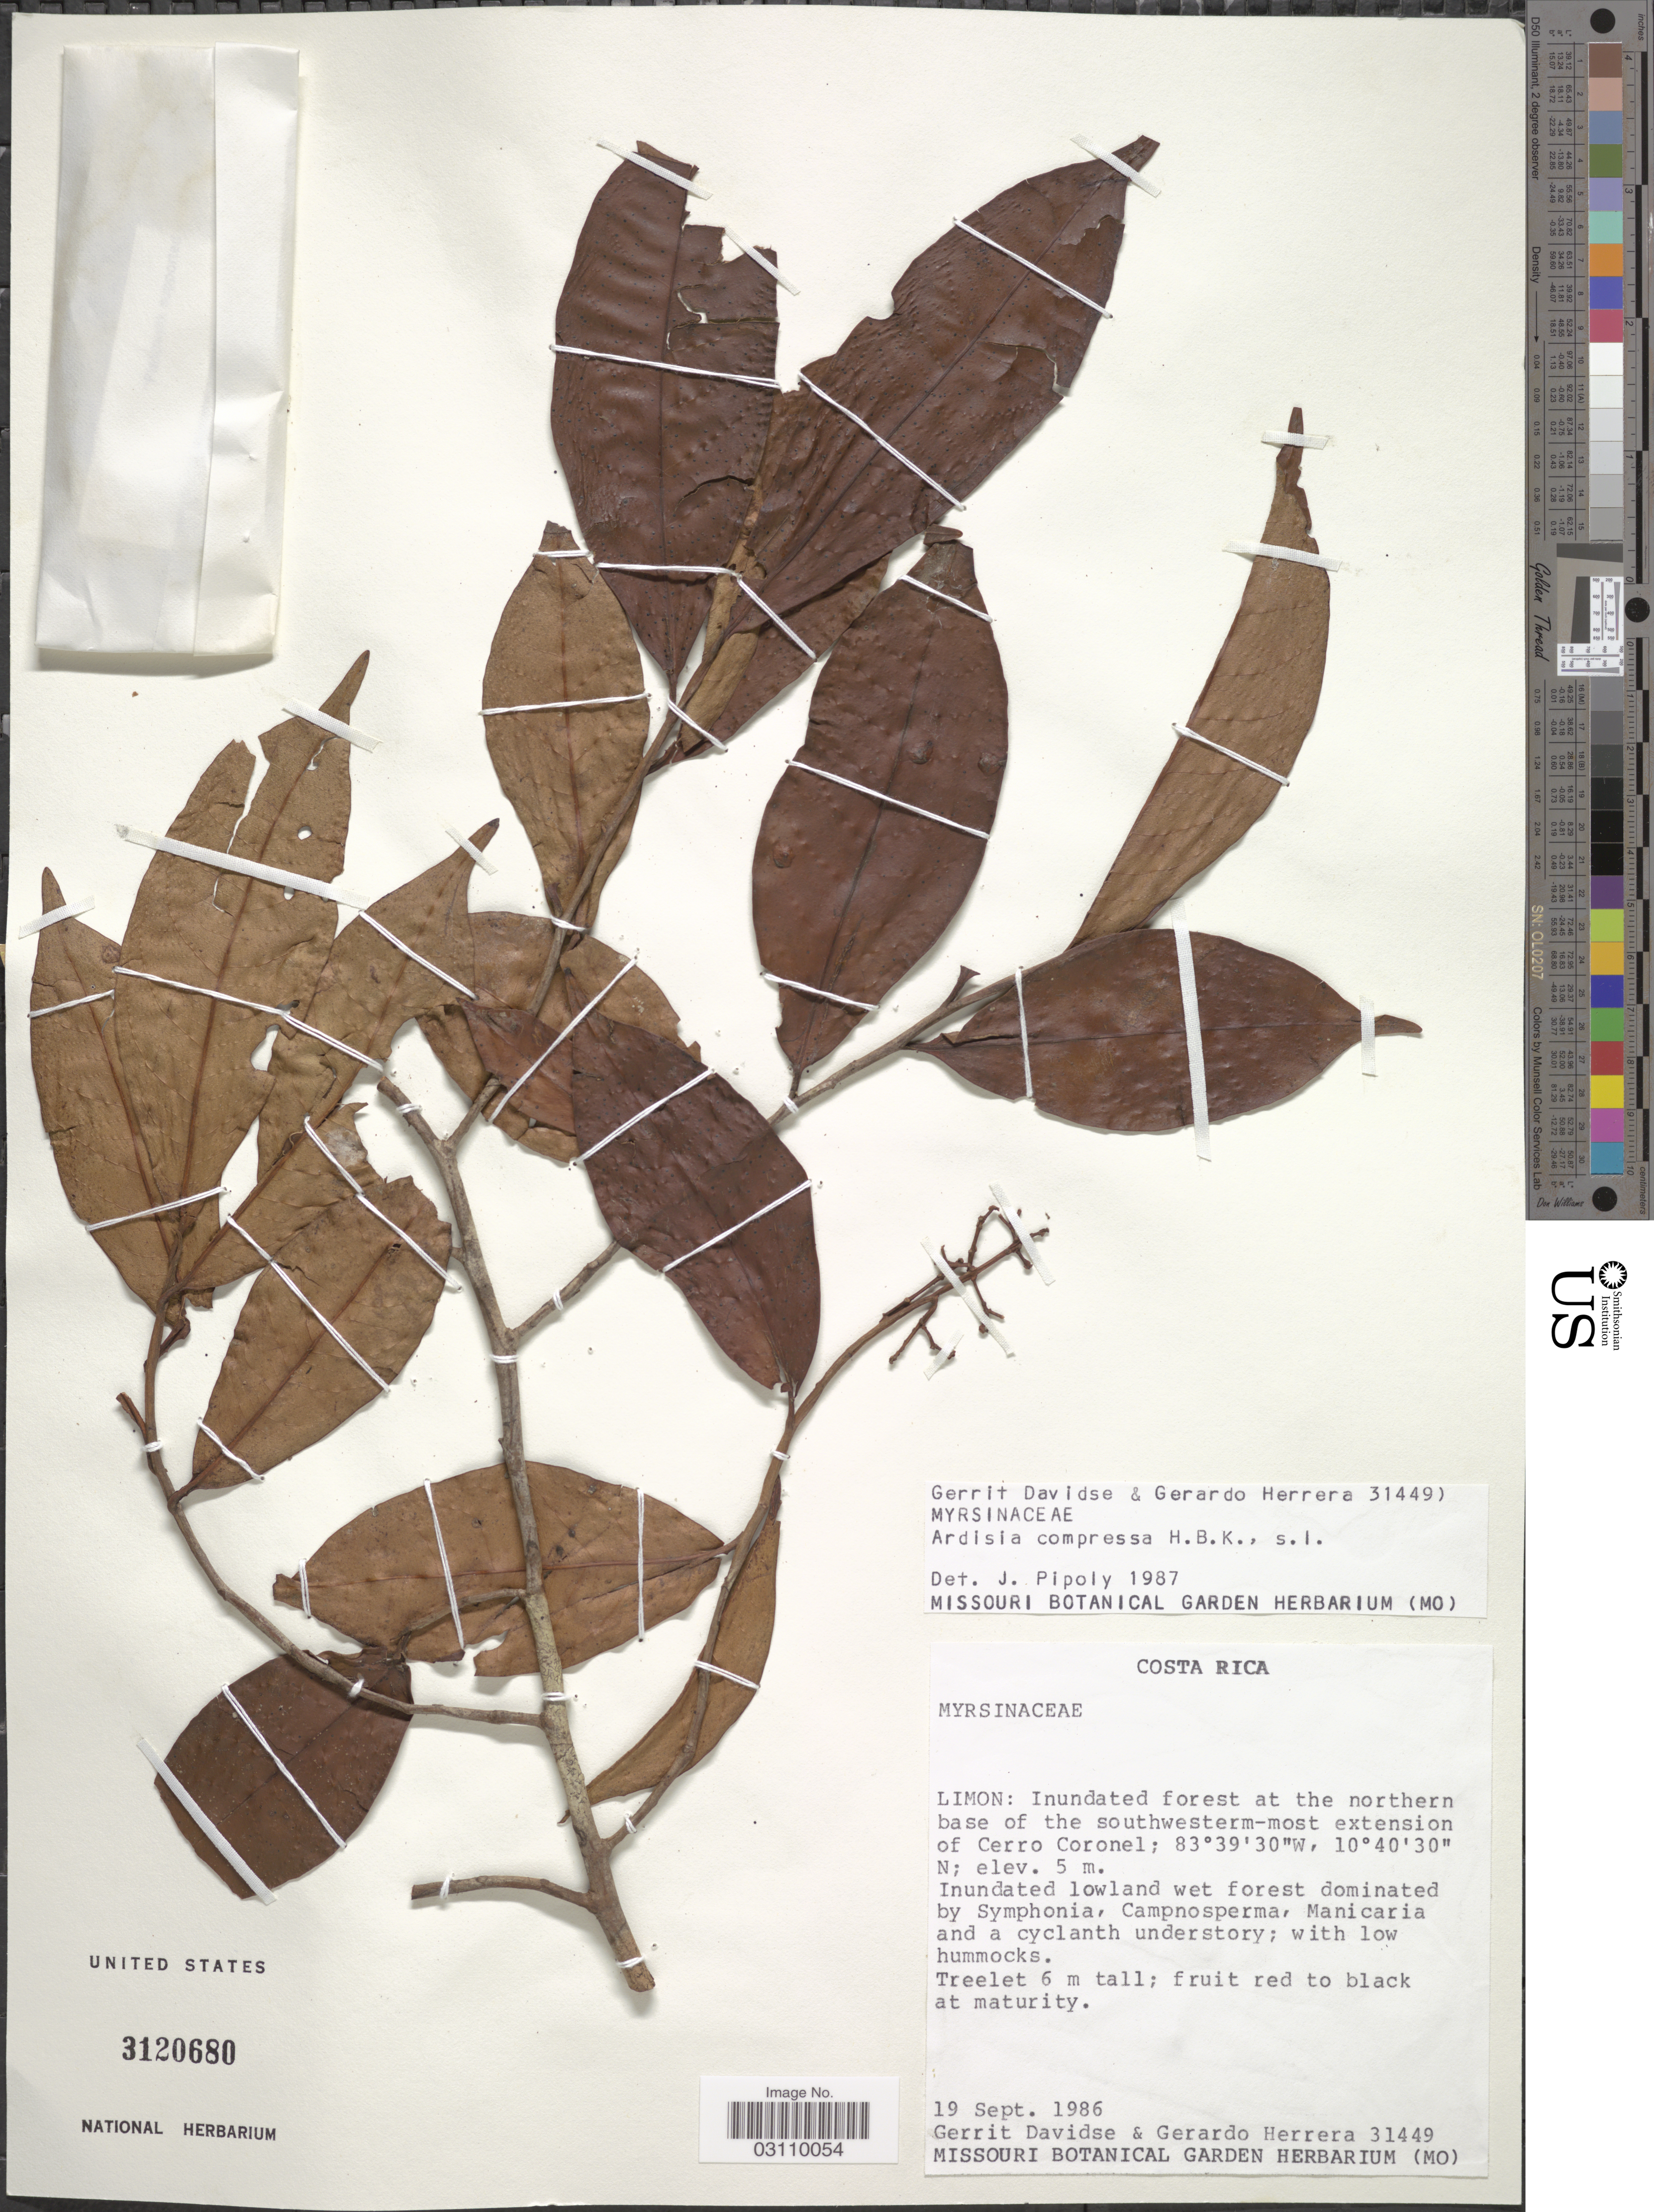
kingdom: Plantae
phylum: Tracheophyta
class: Magnoliopsida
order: Ericales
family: Primulaceae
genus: Ardisia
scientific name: Ardisia compressa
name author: Kunth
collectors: G. Davidse & G. Herrera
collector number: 31449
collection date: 1986-09-19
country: Costa Rica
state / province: Limón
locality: Inundated forest at the northern base of the southwestern-most extension of Cerro Coronel.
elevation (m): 5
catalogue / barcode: US 3120680